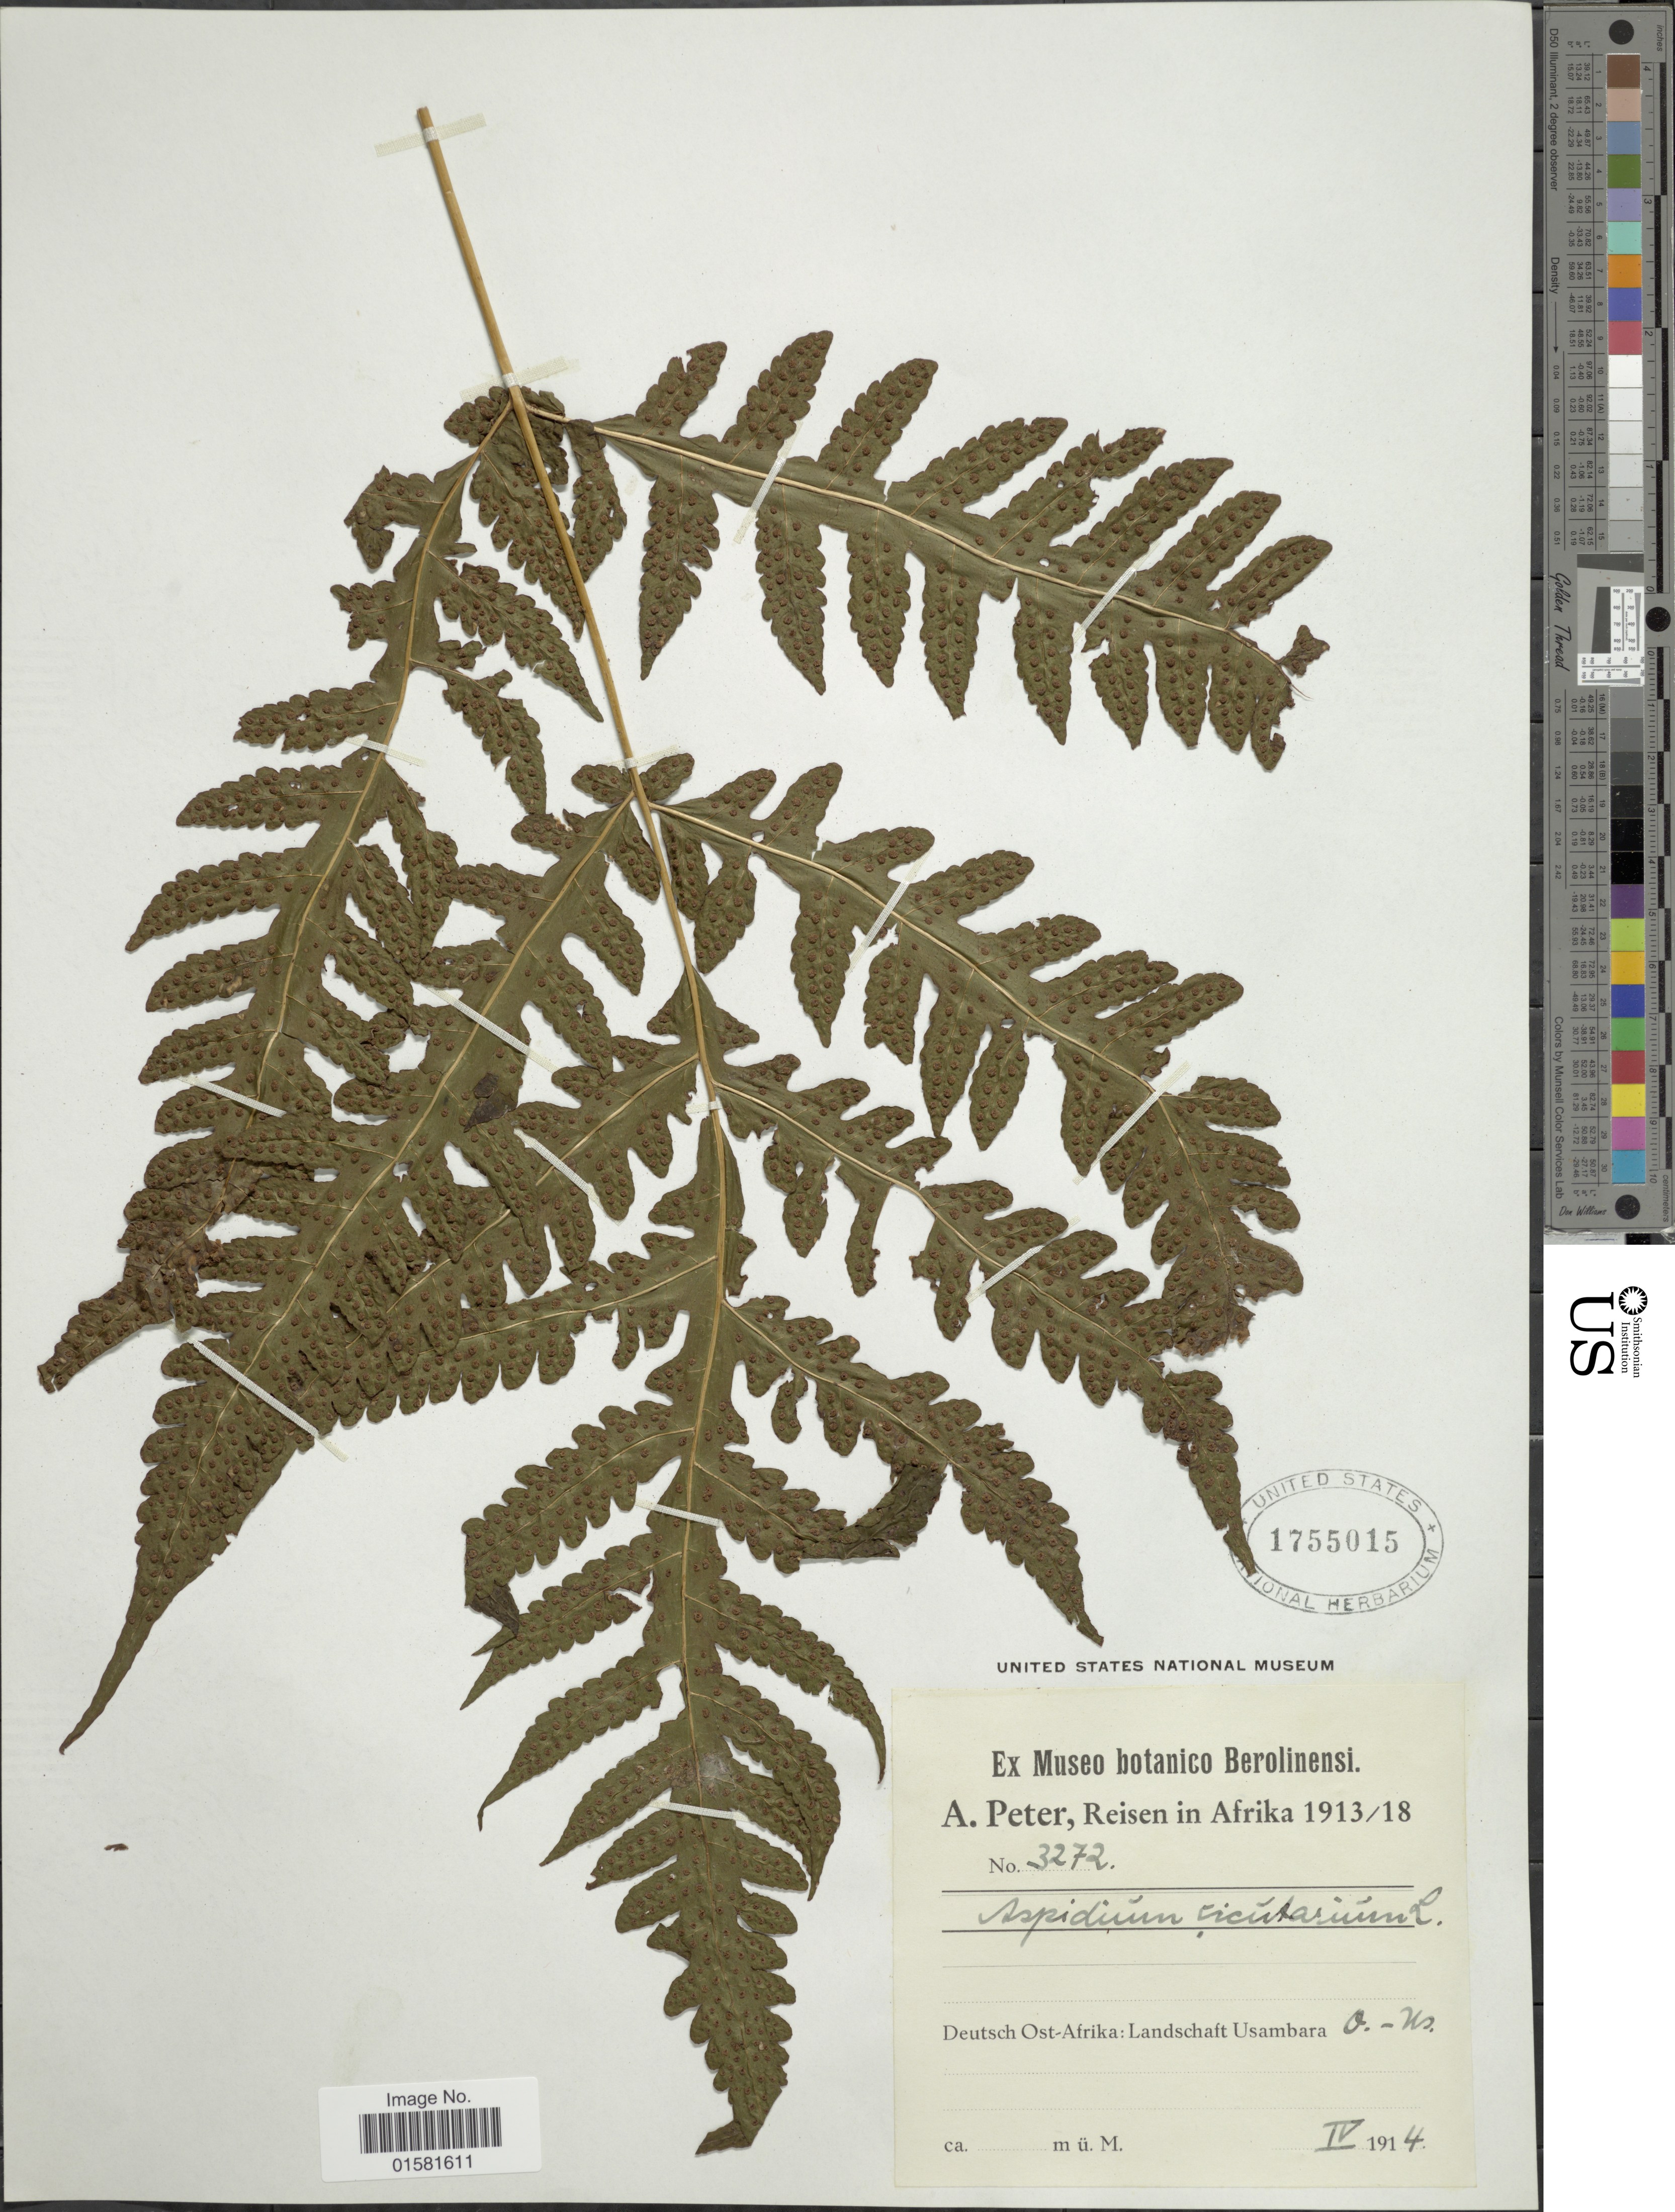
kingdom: Plantae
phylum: Tracheophyta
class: Polypodiopsida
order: Polypodiales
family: Tectariaceae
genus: Tectaria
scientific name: Tectaria macrodonta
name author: (Fée) C. Chr.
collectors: A. Peter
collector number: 3172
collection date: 1914-04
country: Tanzania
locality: Deutsch Ost-Afrika: Landschaft Usambara O. Us.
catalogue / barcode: US 1755015